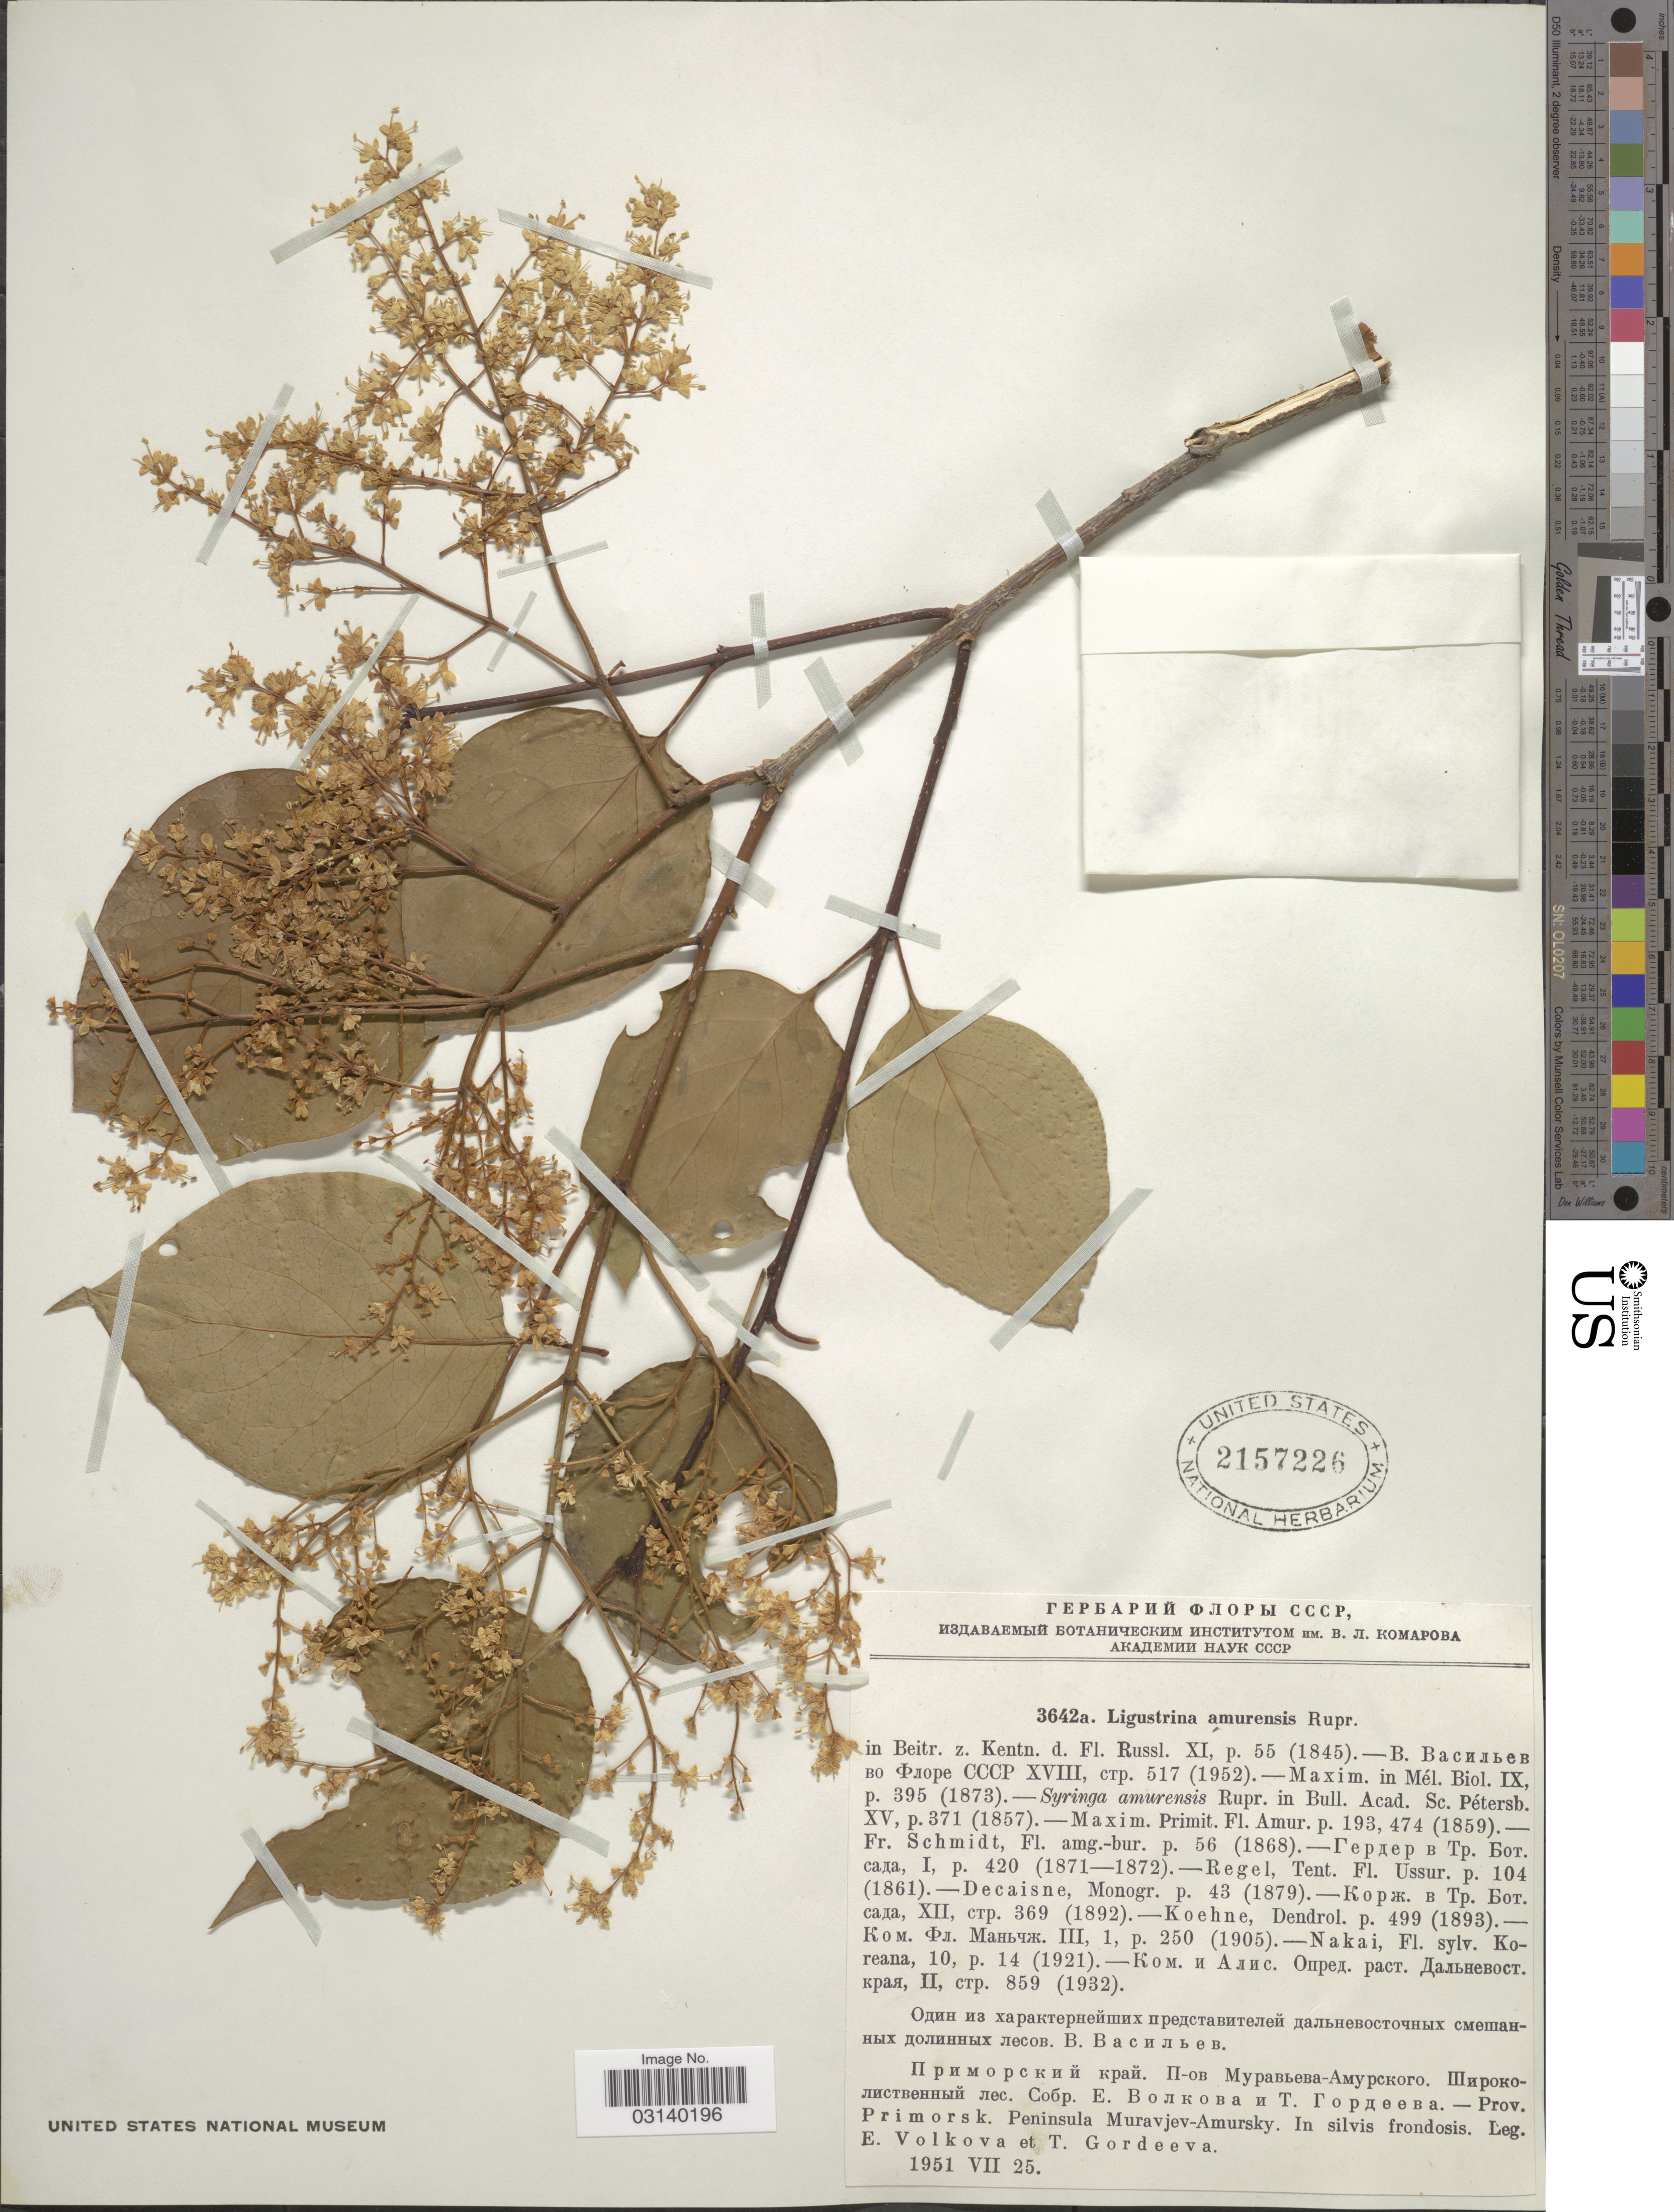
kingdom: Plantae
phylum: Tracheophyta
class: Magnoliopsida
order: Lamiales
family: Oleaceae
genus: Syringa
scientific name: Syringa amurensis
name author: Rupr.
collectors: E. V. Volkova & T. Gordeeva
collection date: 1951-07-25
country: Russian Federation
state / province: Primorsky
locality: Prov. Primorsk. Peninsula Muravjev-Amursky. In silvis frondosis.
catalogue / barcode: US 2157226